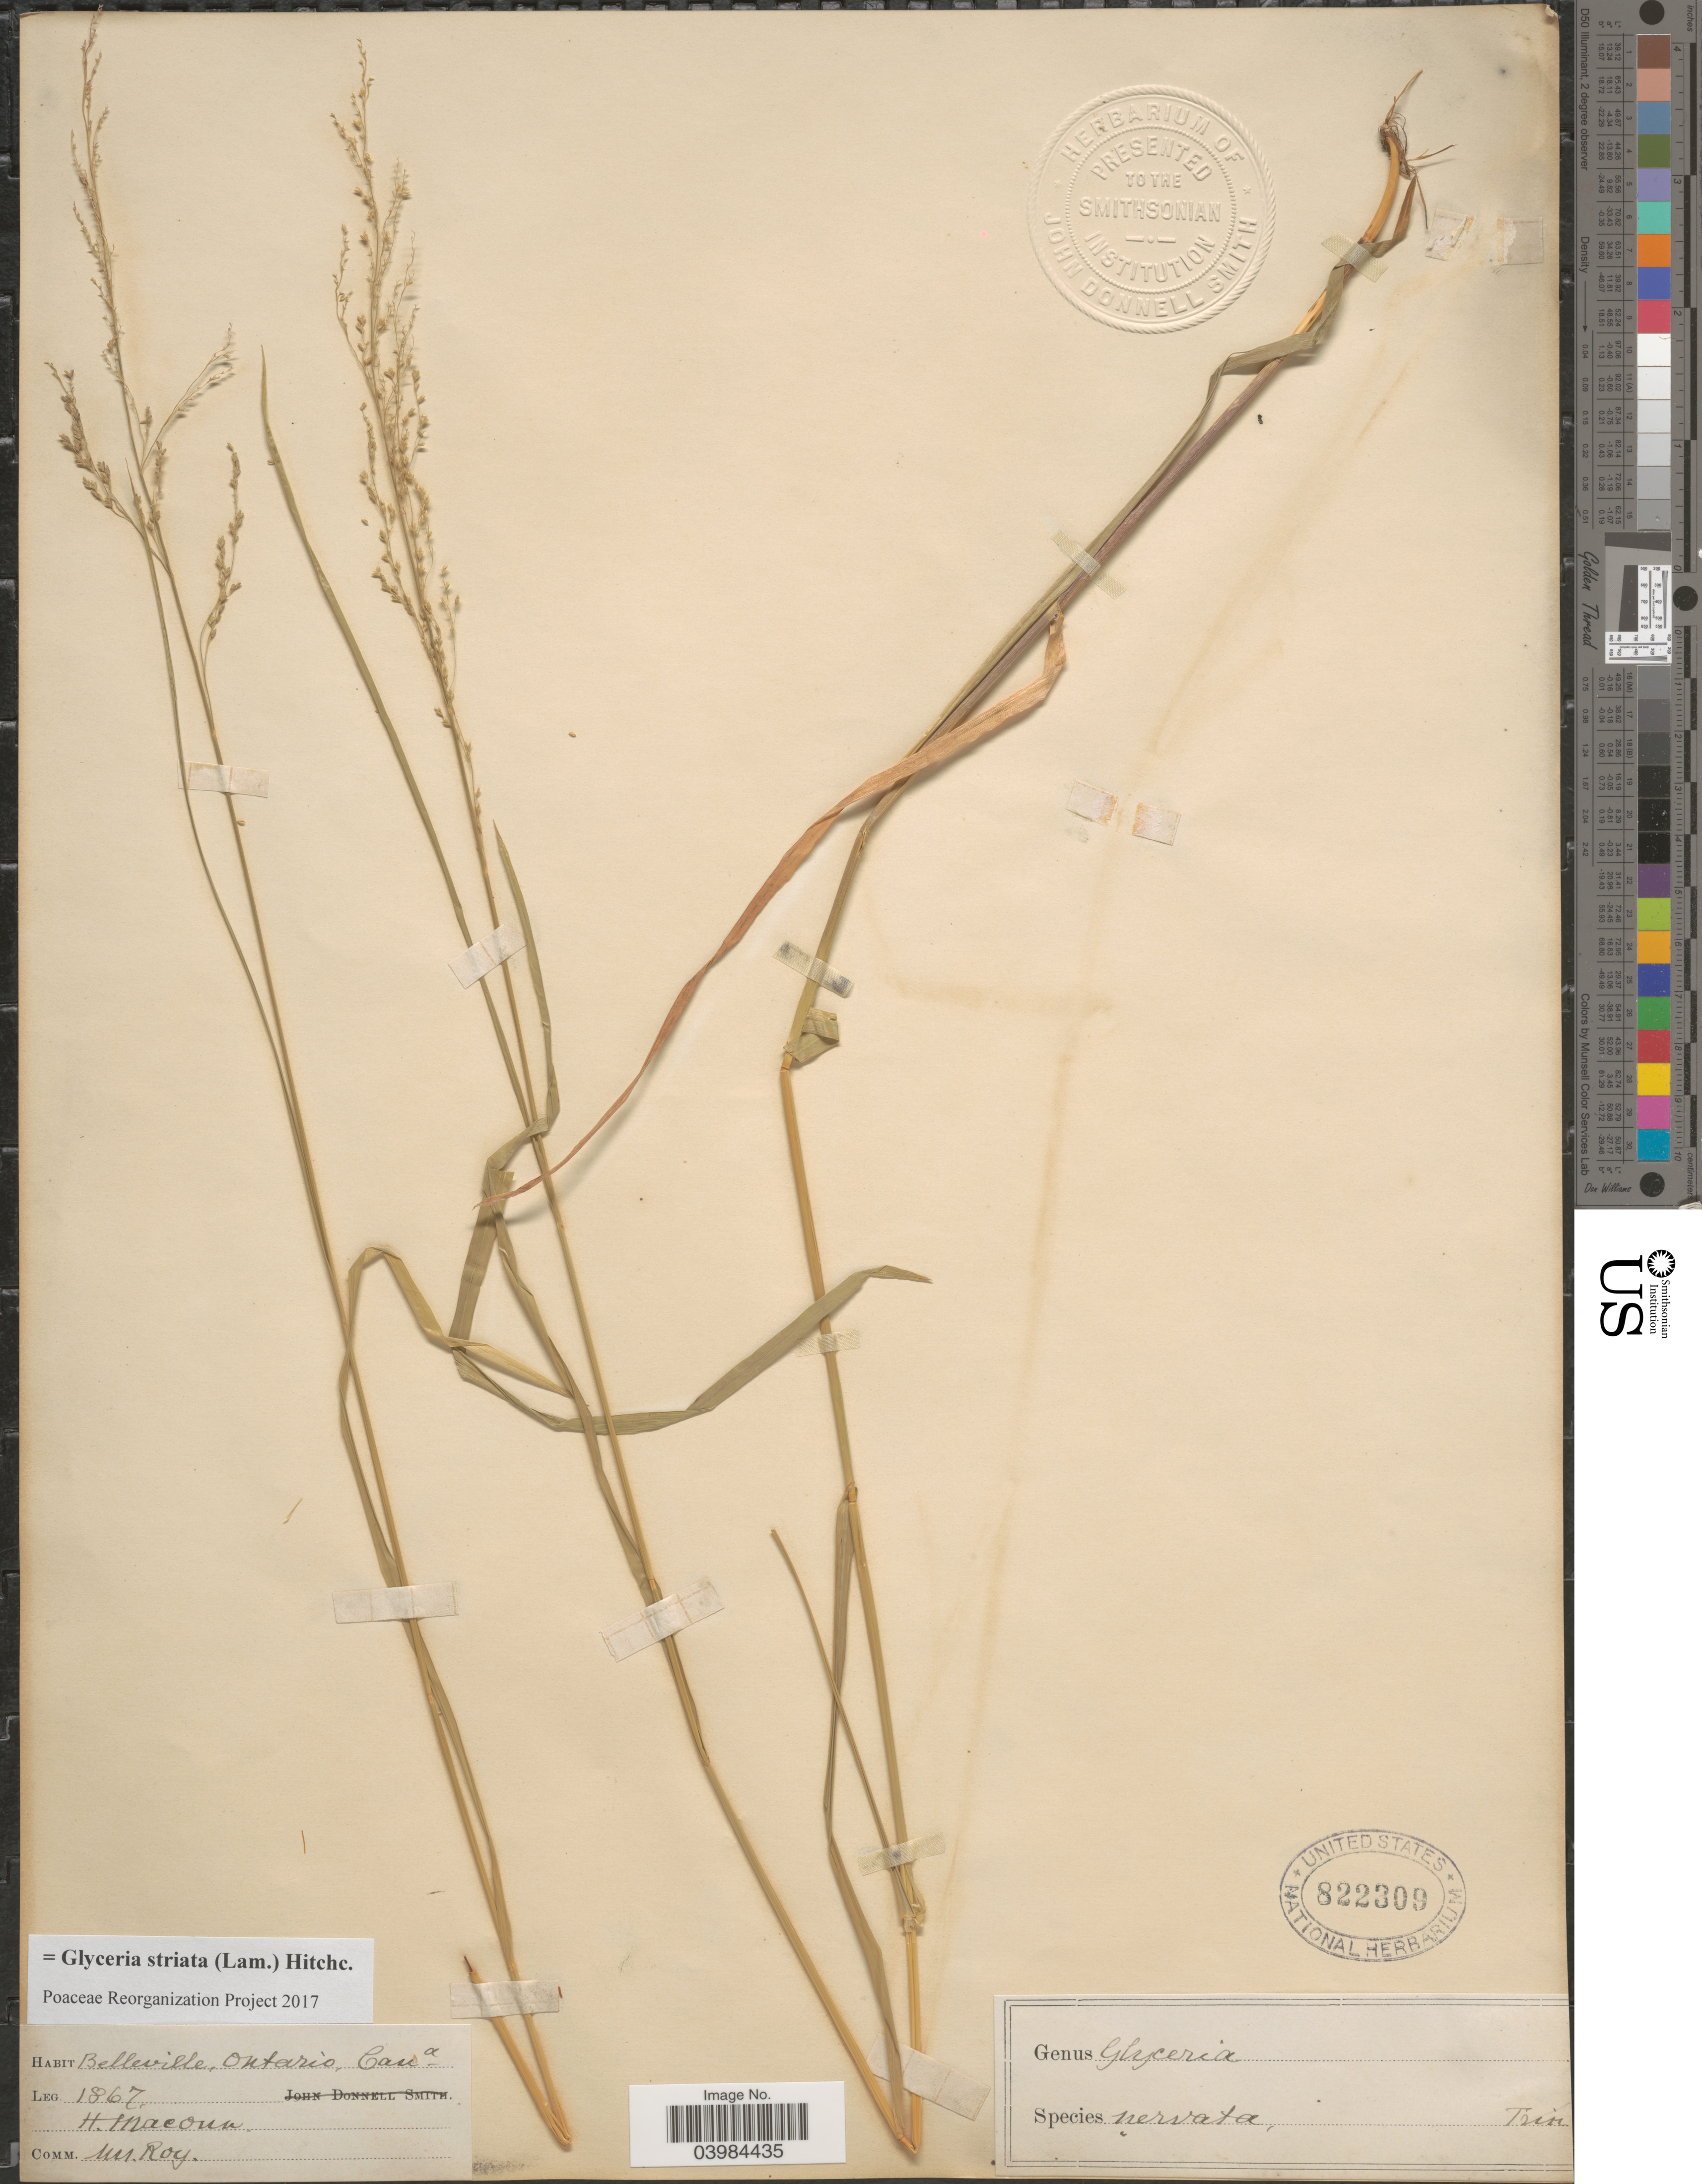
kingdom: Plantae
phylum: Tracheophyta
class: Liliopsida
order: Poales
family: Poaceae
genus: Glyceria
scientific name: Glyceria striata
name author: (Lam.) Hitchc.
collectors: H. Macoun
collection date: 1867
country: Canada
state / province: Ontario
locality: Belleville.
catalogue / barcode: US 822309